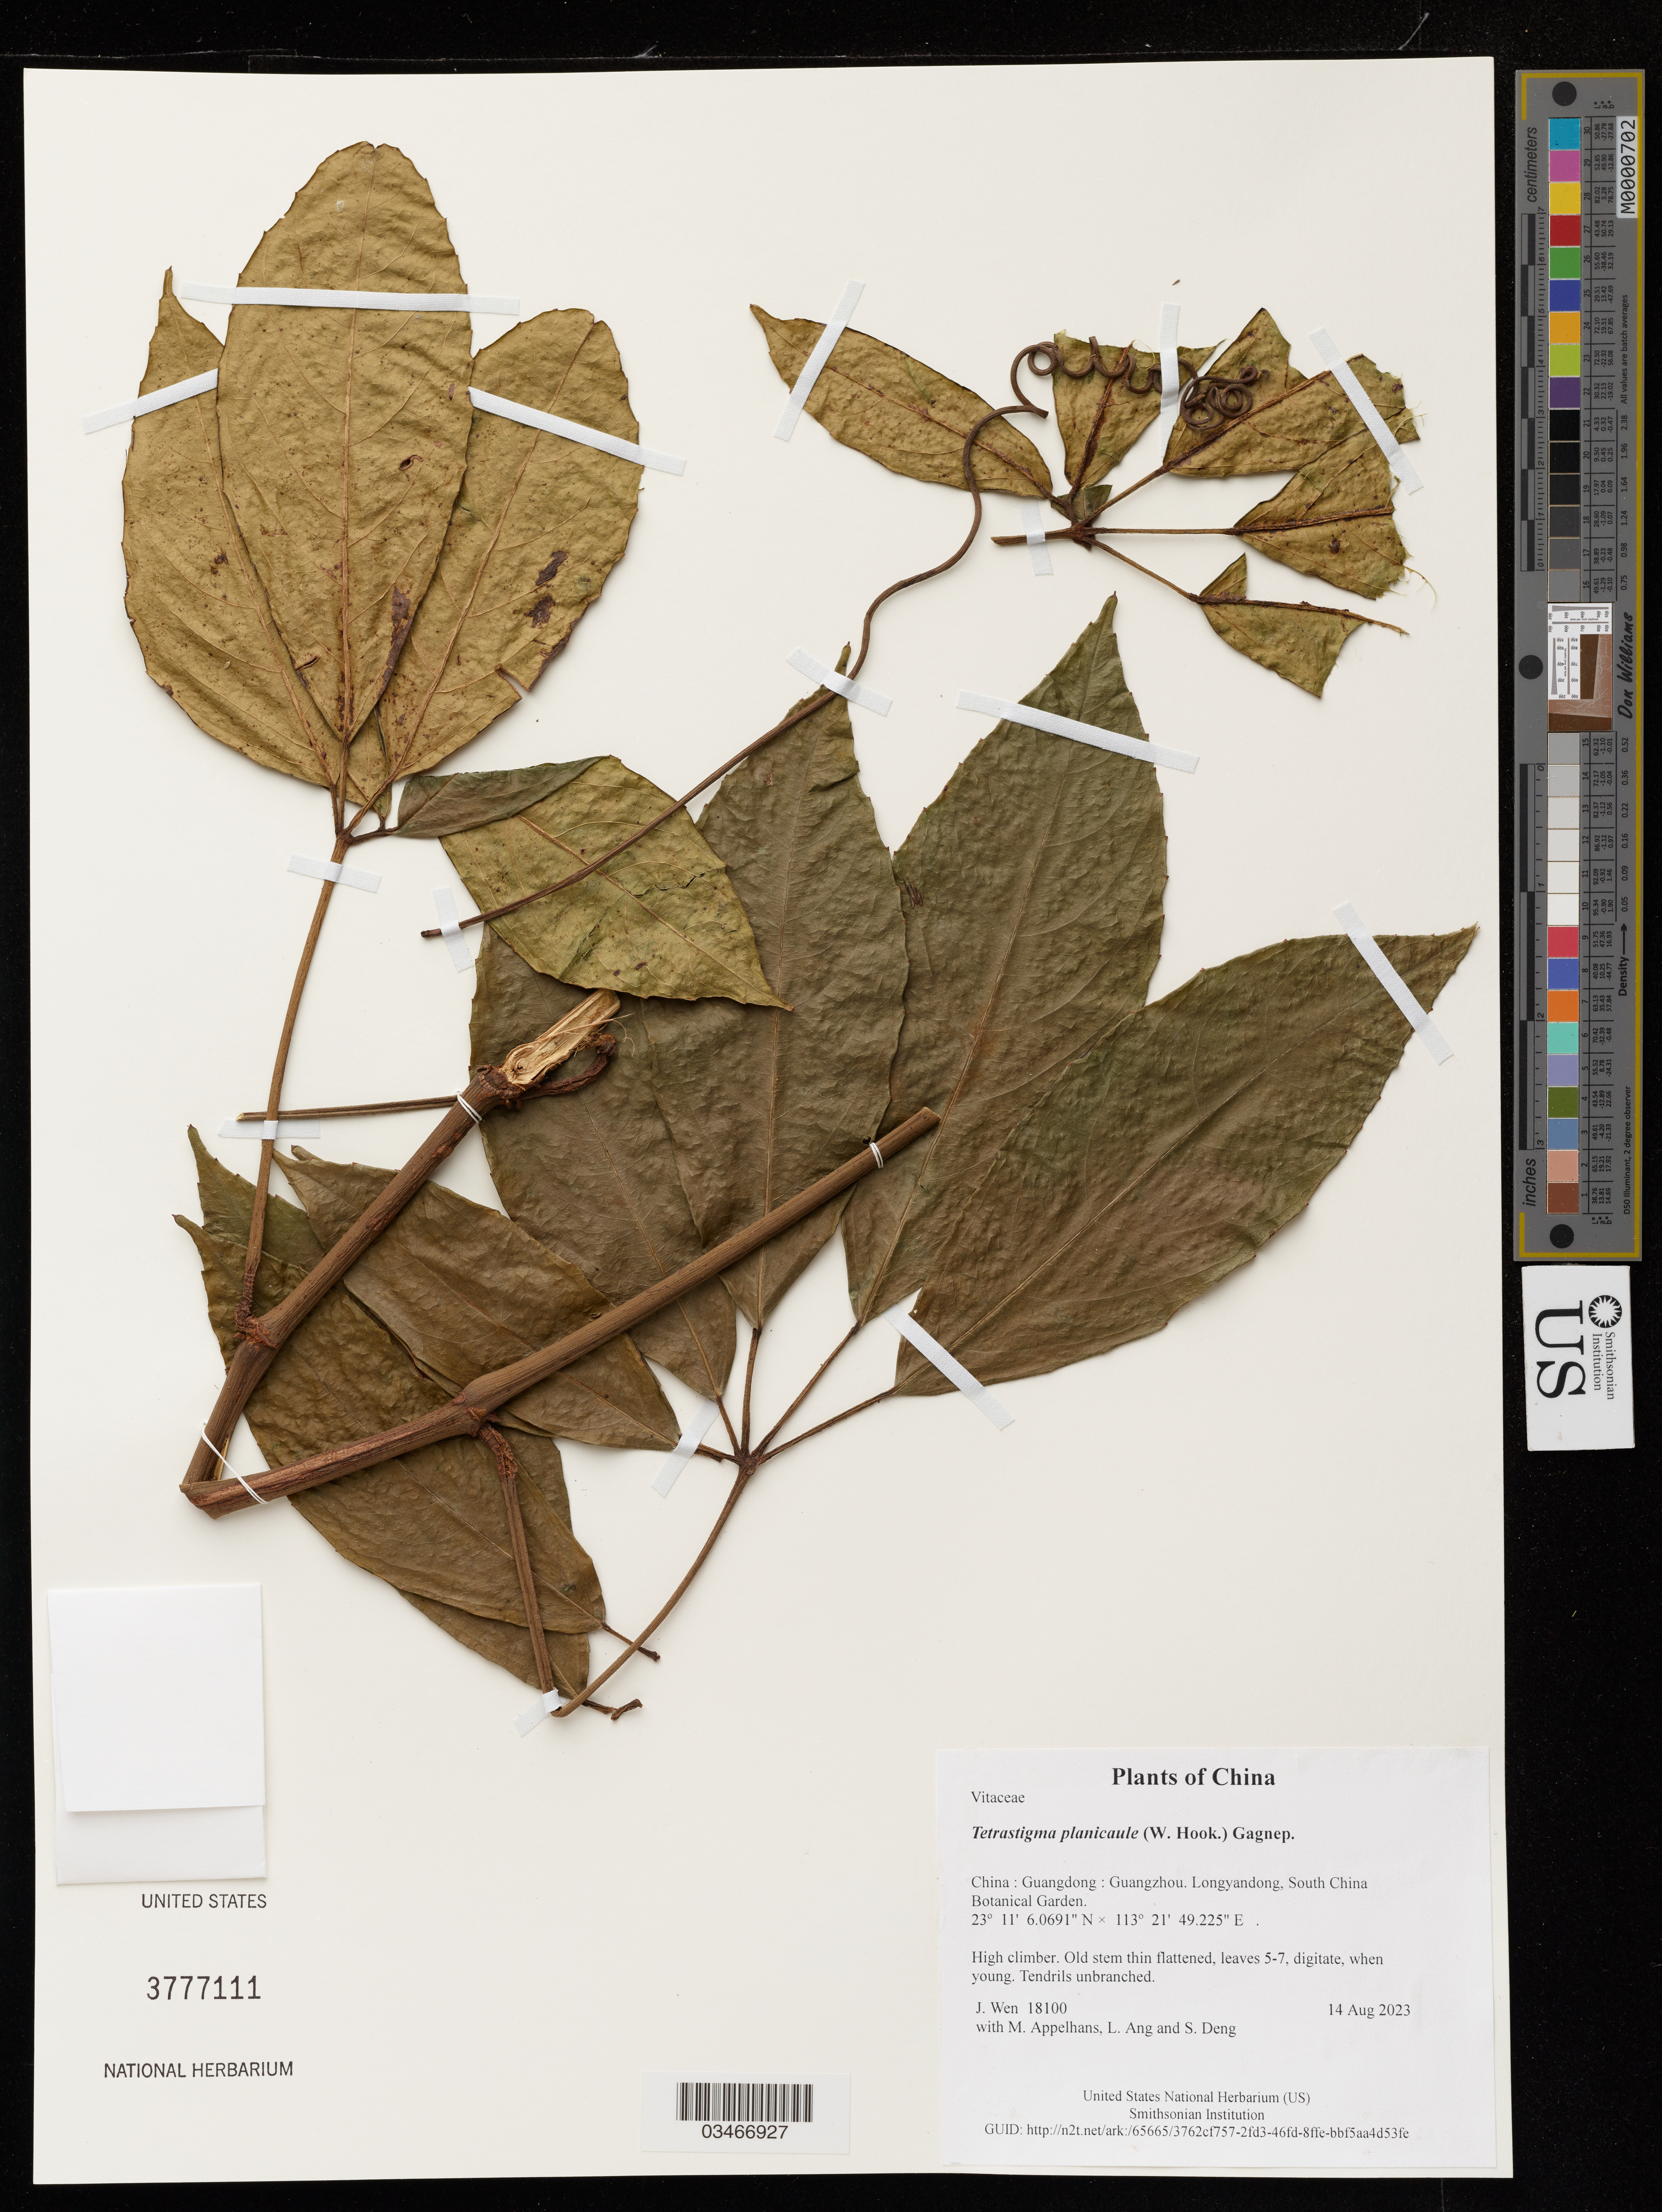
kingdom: Plantae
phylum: Tracheophyta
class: Magnoliopsida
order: Vitales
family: Vitaceae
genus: Tetrastigma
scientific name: Tetrastigma planicaule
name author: (W. Hook.) Gagnep.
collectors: J. Wen, M. Appelhans, L. Ang & S. Deng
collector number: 18100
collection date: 2023-08-14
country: China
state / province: Guangdong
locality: Guangzhou. Longyandong, South China Botanical Garden.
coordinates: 23.18501919 N, 113.3636735 E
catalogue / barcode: US 3777111